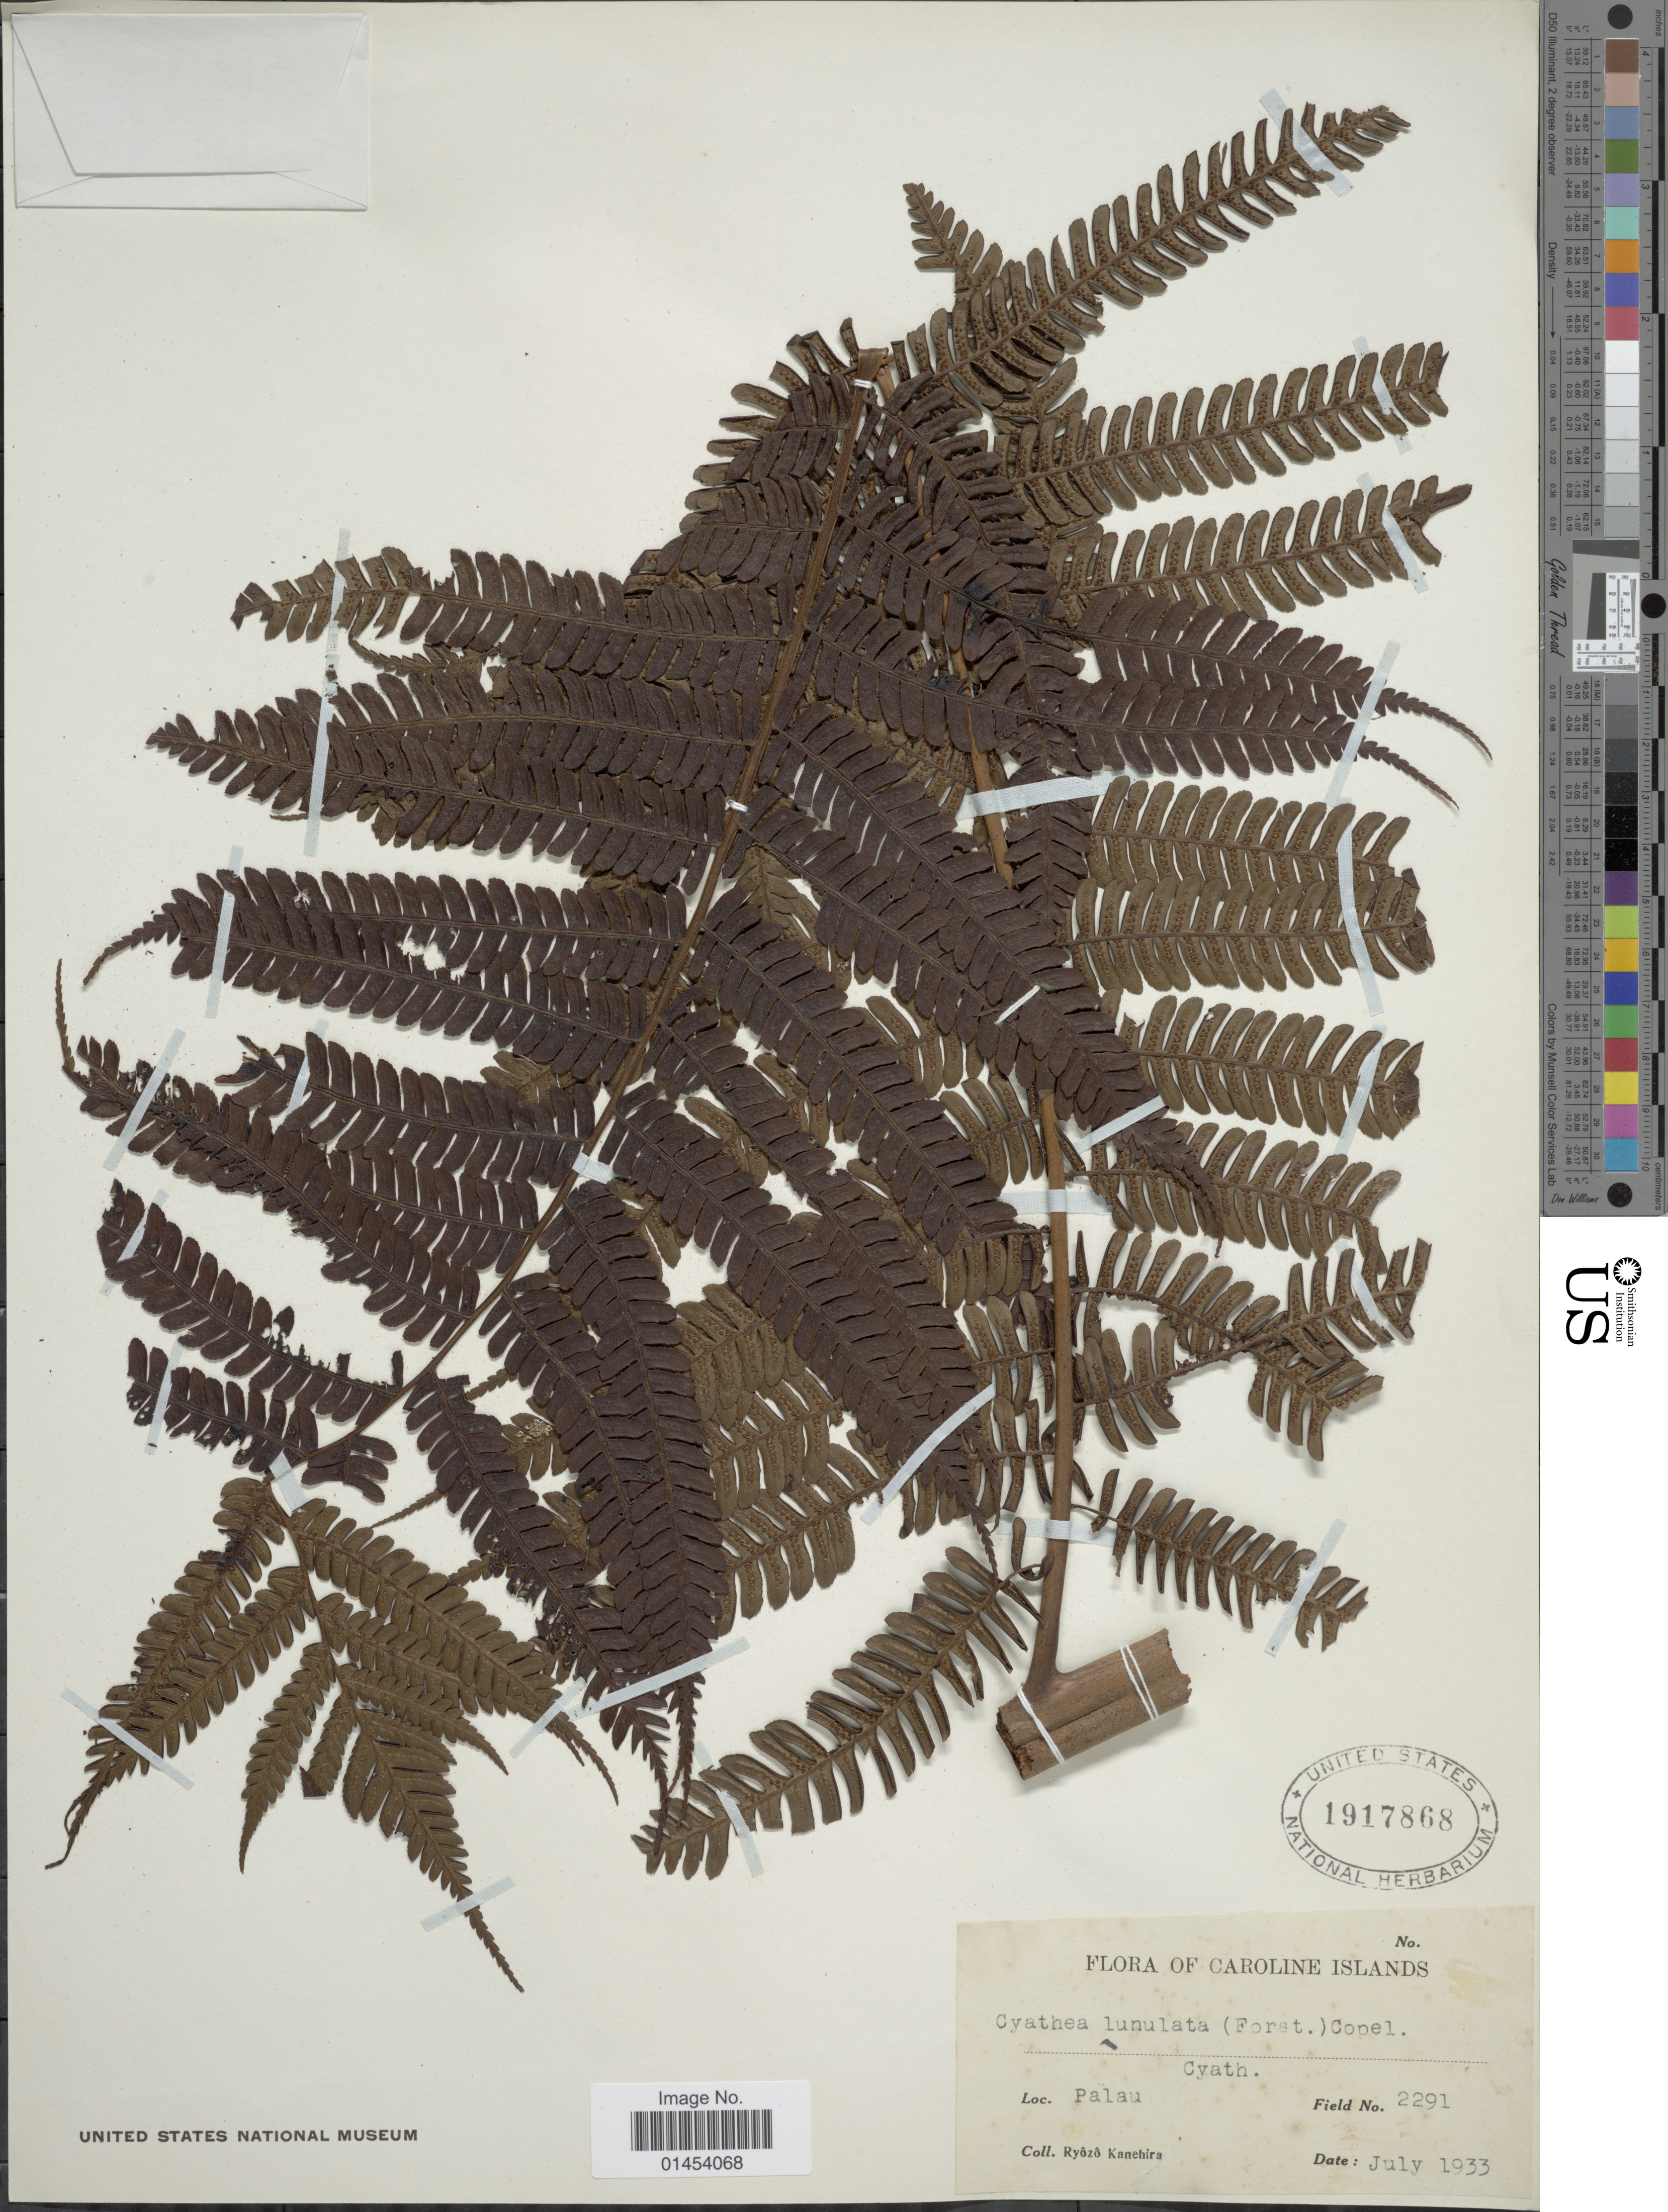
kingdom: Plantae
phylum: Tracheophyta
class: Polypodiopsida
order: Cyatheales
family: Cyatheaceae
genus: Cyathea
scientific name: Cyathea lunulata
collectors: R. Kanehira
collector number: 2291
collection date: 1933-07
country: Palau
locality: Caroline Islands. Palau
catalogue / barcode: US 1917868